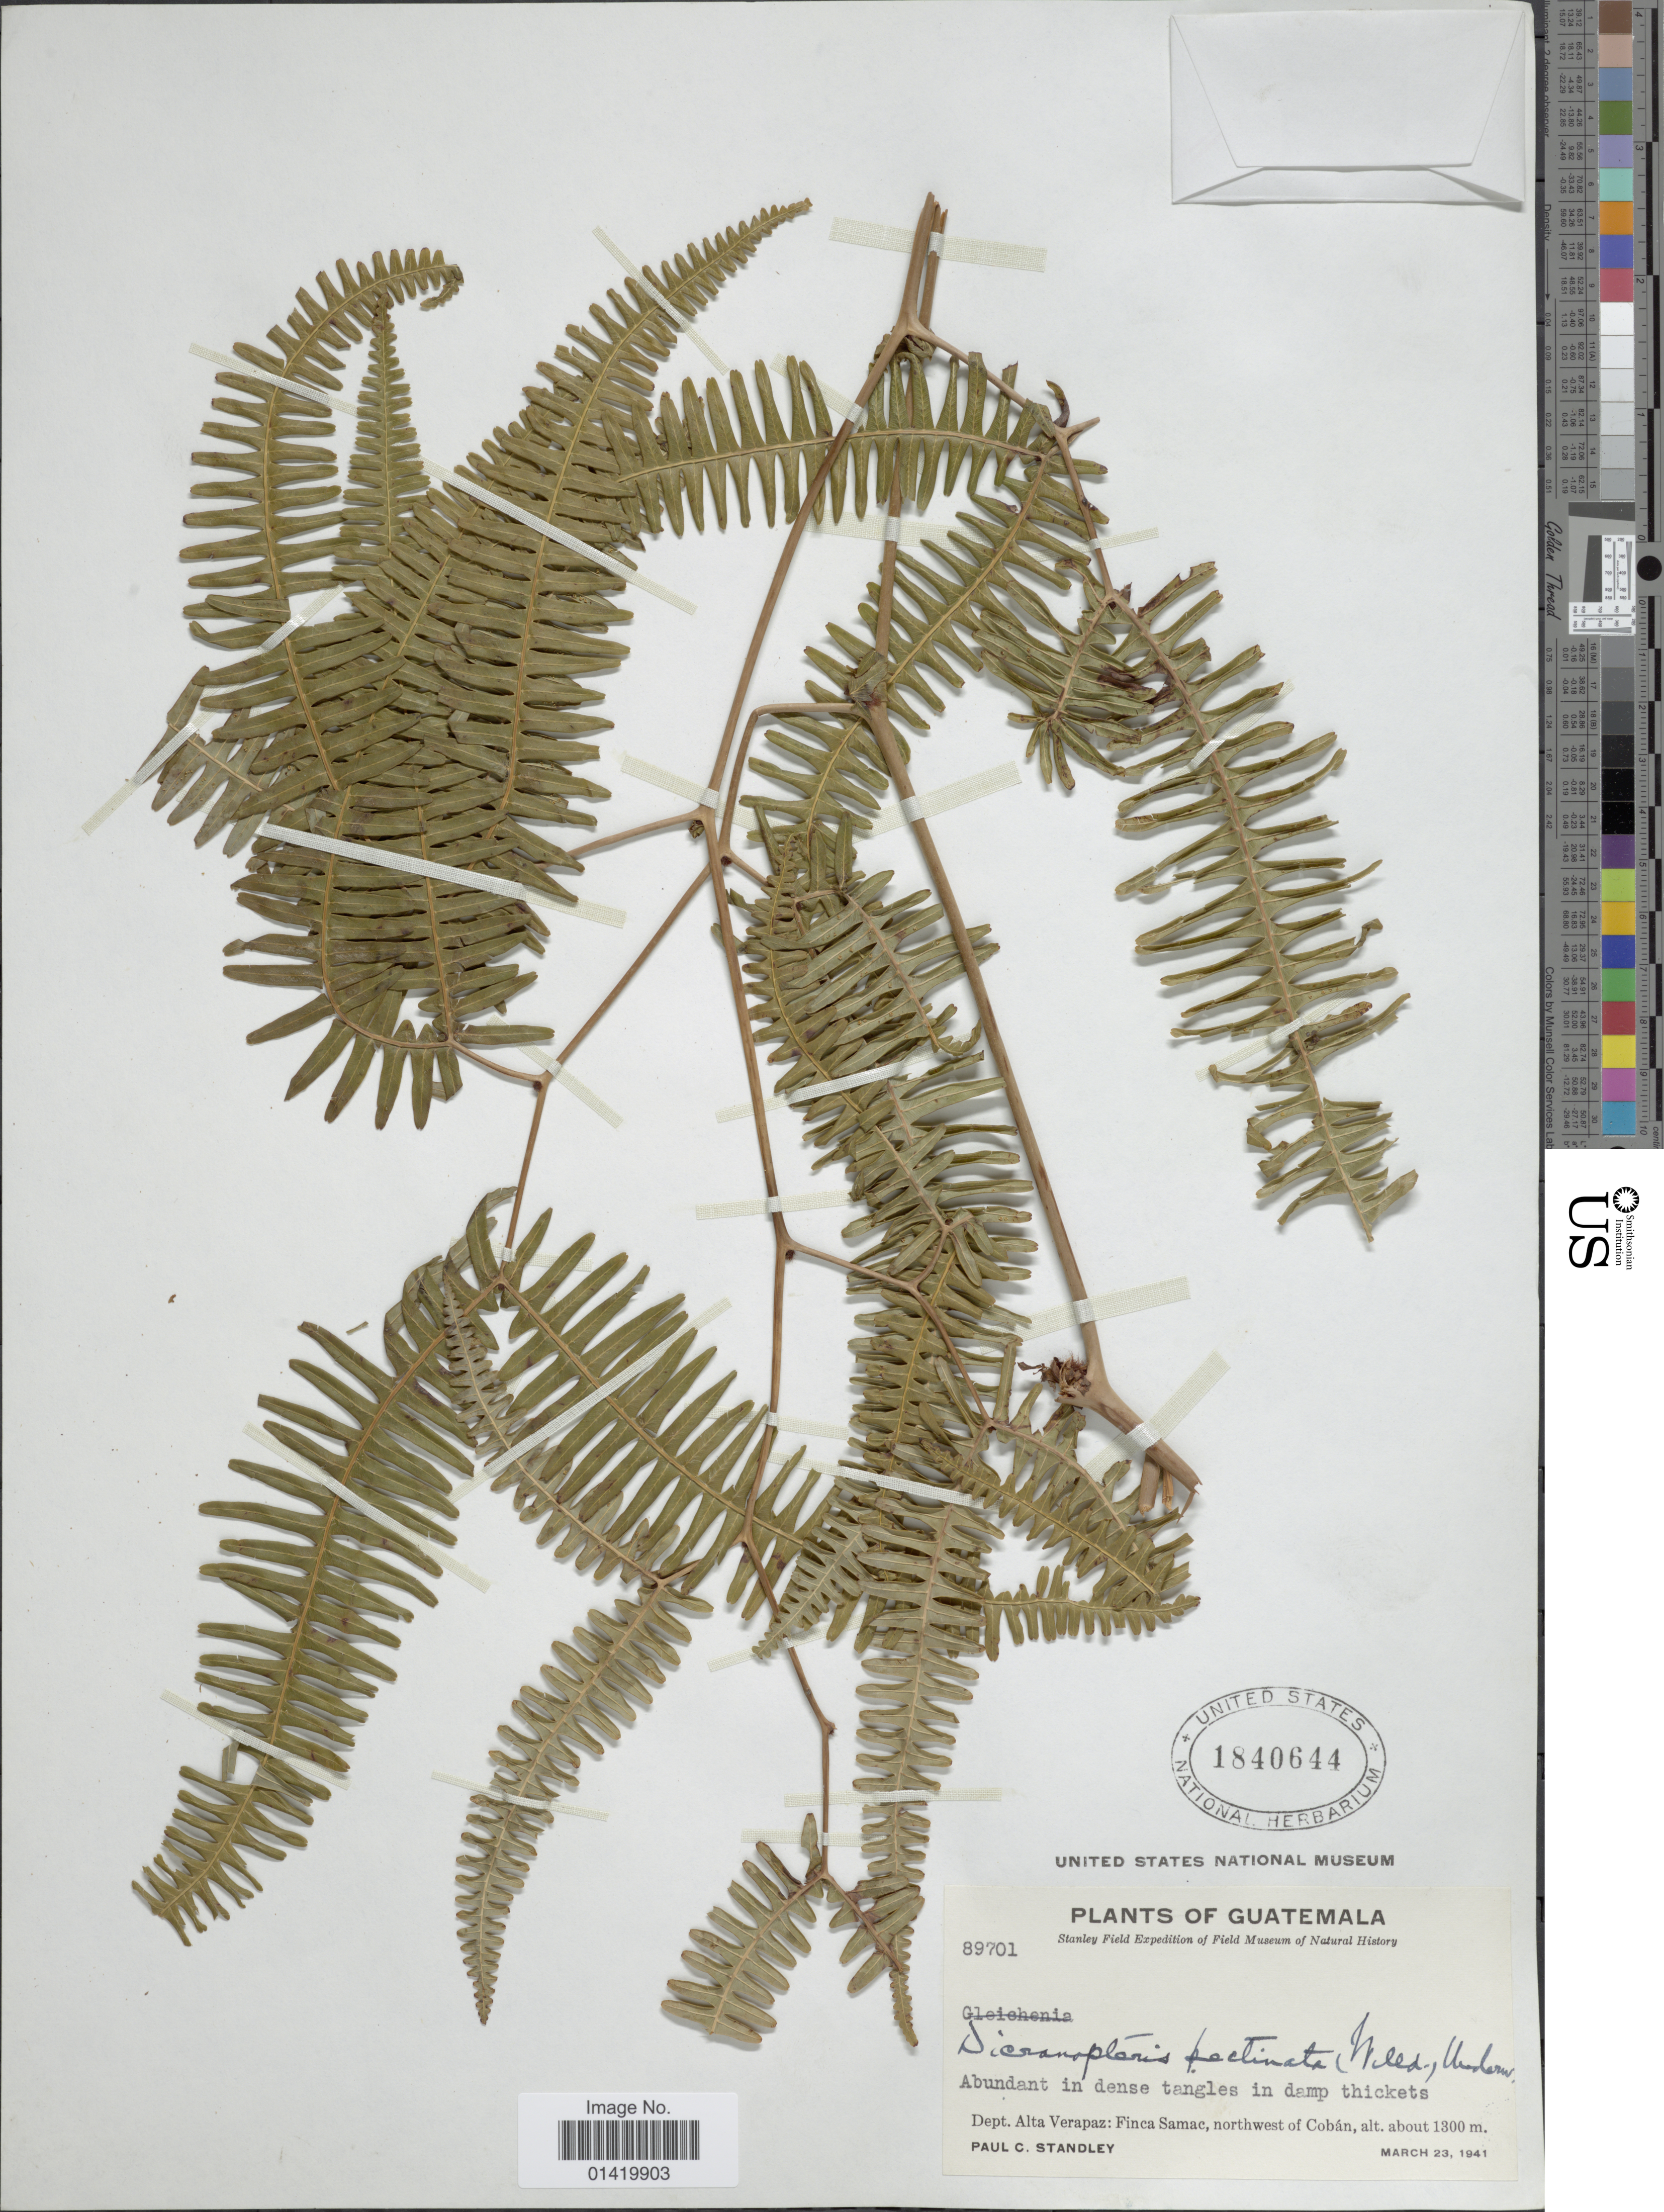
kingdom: Plantae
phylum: Tracheophyta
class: Polypodiopsida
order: Gleicheniales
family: Gleicheniaceae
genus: Gleichenella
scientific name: Gleichenella pectinata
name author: (Willd.) Ching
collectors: P. C. Standley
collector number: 89701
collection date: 1941-03-23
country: Guatemala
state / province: Alta Verapaz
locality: Dept. Alta Verapaz: Finca Samac, northwest of Cobán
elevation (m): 1300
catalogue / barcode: US 1840644